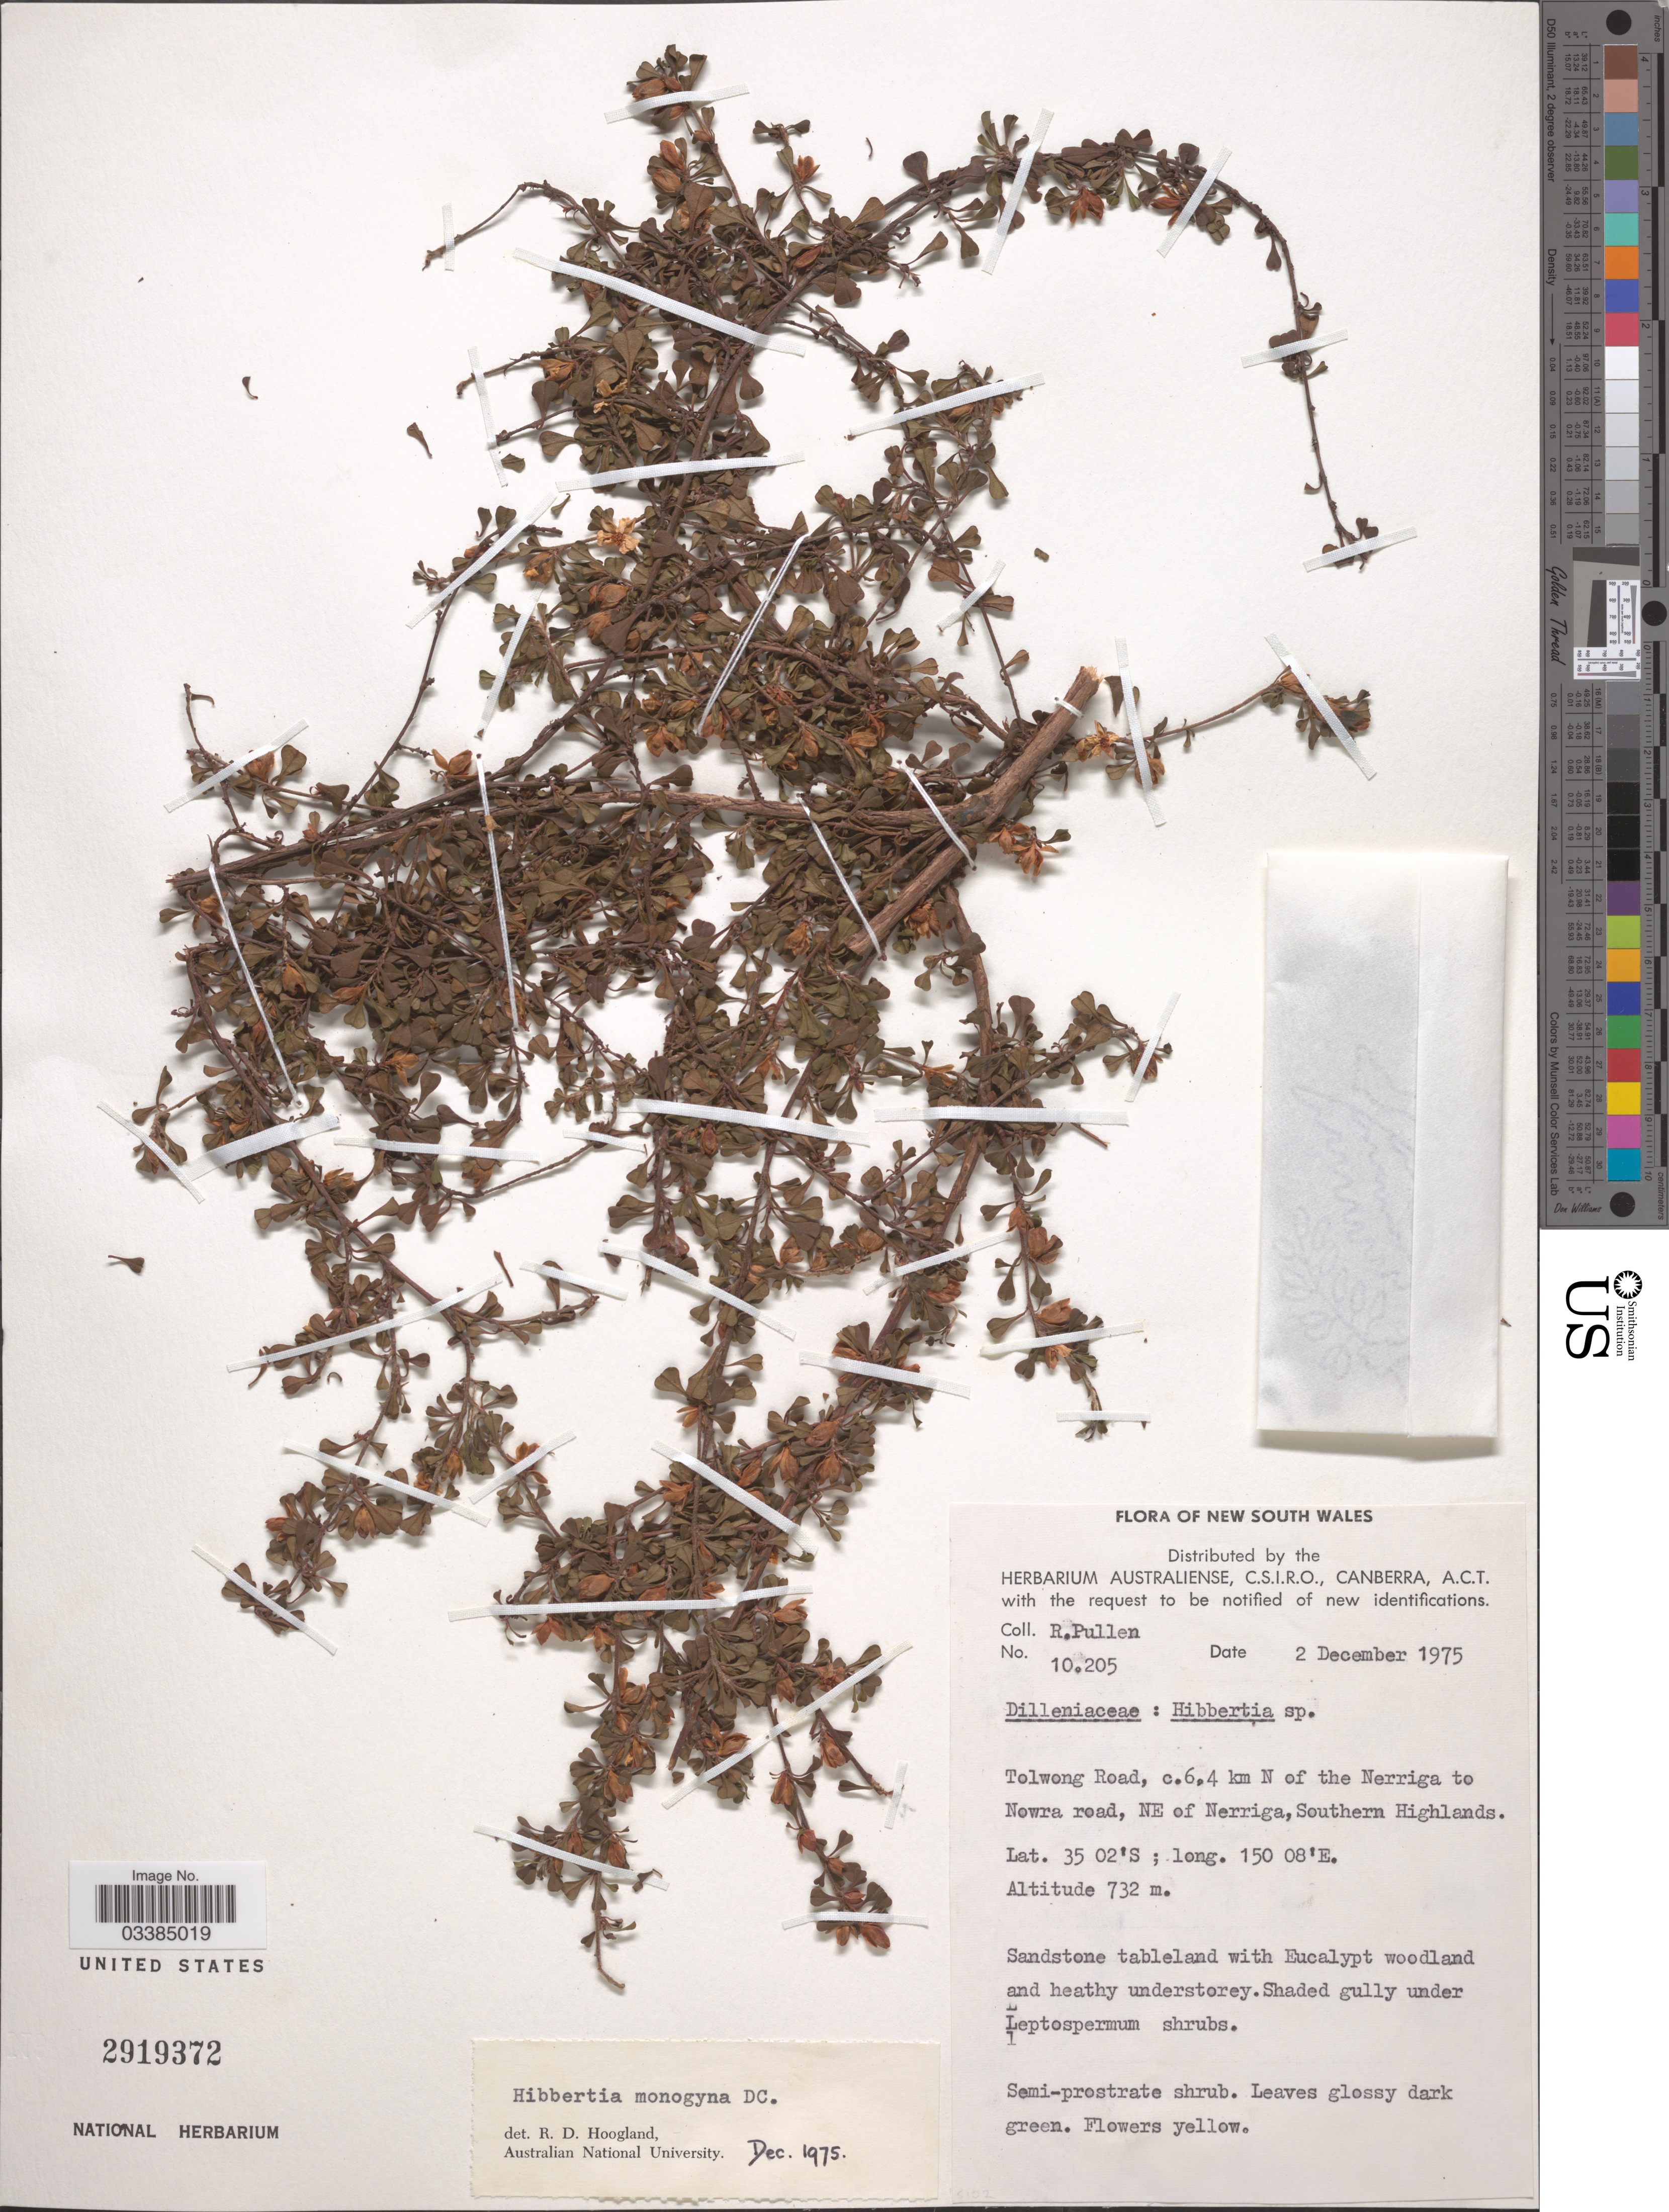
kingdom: Plantae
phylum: Tracheophyta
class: Magnoliopsida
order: Dilleniales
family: Dilleniaceae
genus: Hibbertia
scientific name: Hibbertia monogyna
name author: R. Br. ex DC.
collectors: R. Pullen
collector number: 10205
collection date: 1975-12-02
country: Australia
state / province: New South Wales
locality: Tolwong Road, c. 6.4 km N of the Nerriga to Nowra road, NE of Nerringa, Southern Highlands.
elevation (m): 732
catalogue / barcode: US 2919372